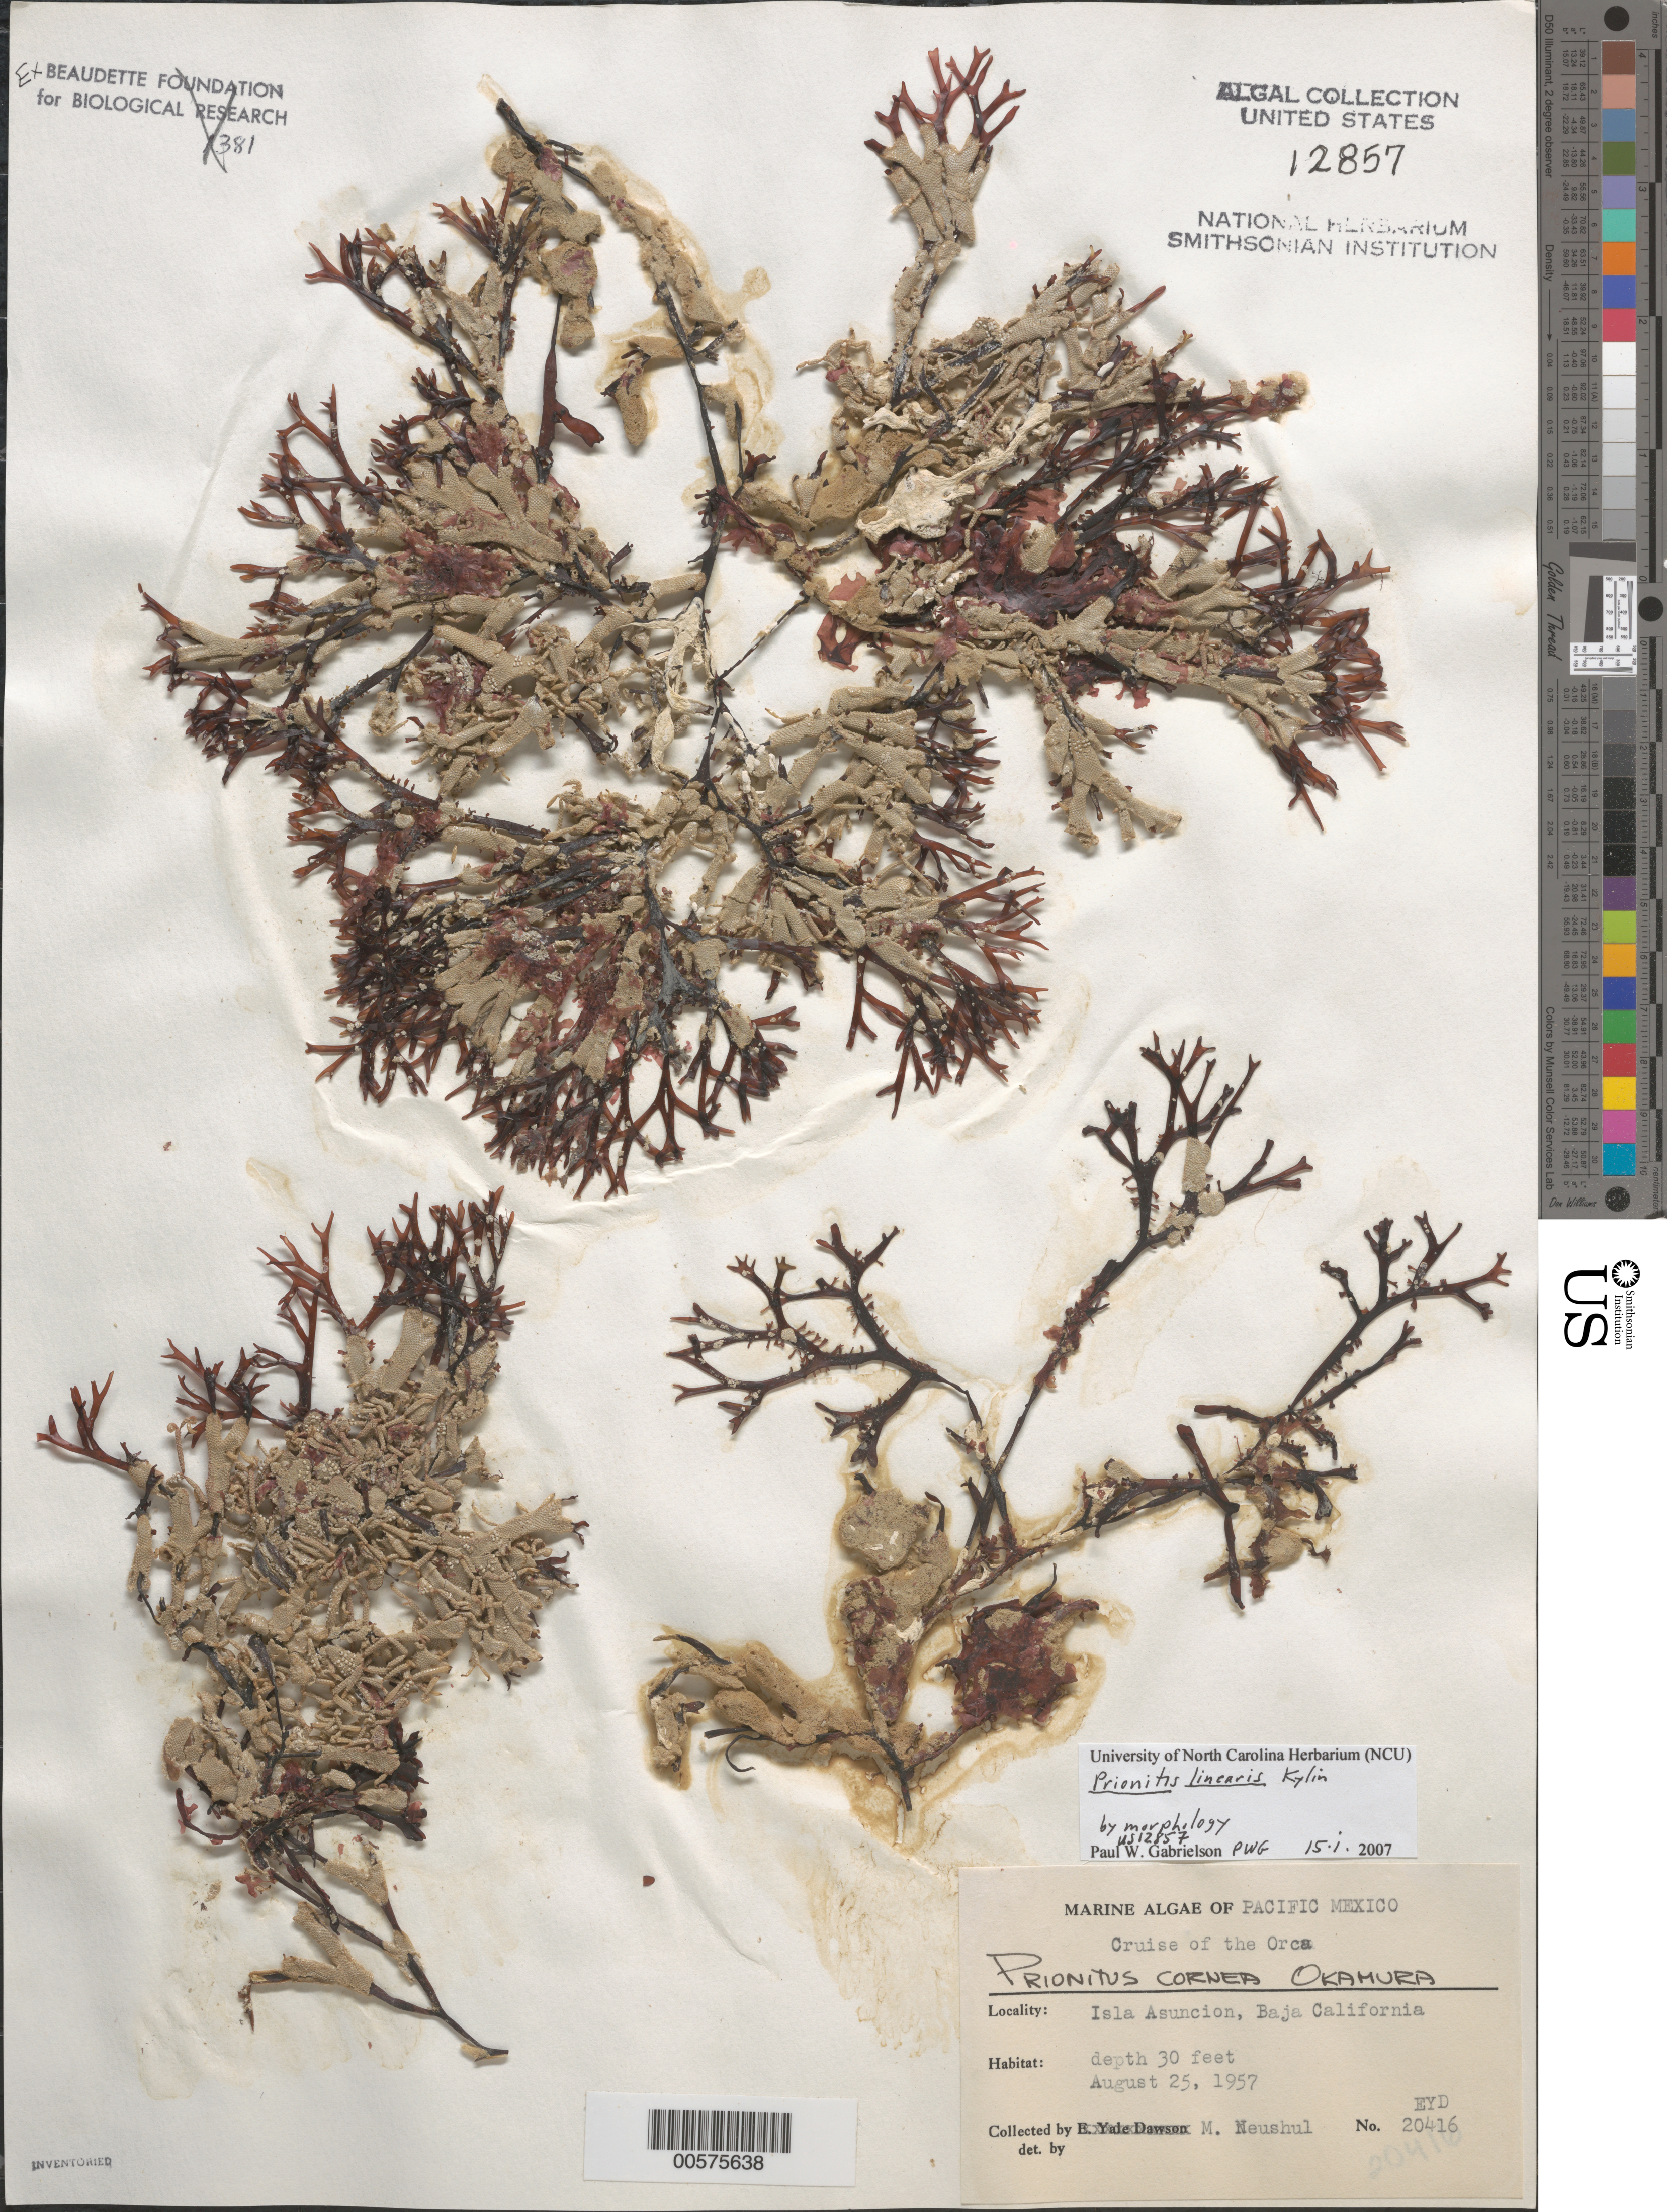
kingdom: Plantae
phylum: Rhodophyta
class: Florideophyceae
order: Cryptonemiales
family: Cryptonemiaceae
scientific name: Prionitis linearis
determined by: Gabrielson, P. W.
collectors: M. Neushul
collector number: EYD 20416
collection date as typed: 25 Aug 1957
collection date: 1957-08-25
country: Mexico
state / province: Baja California Sur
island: Isla Asuncion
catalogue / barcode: US 12857